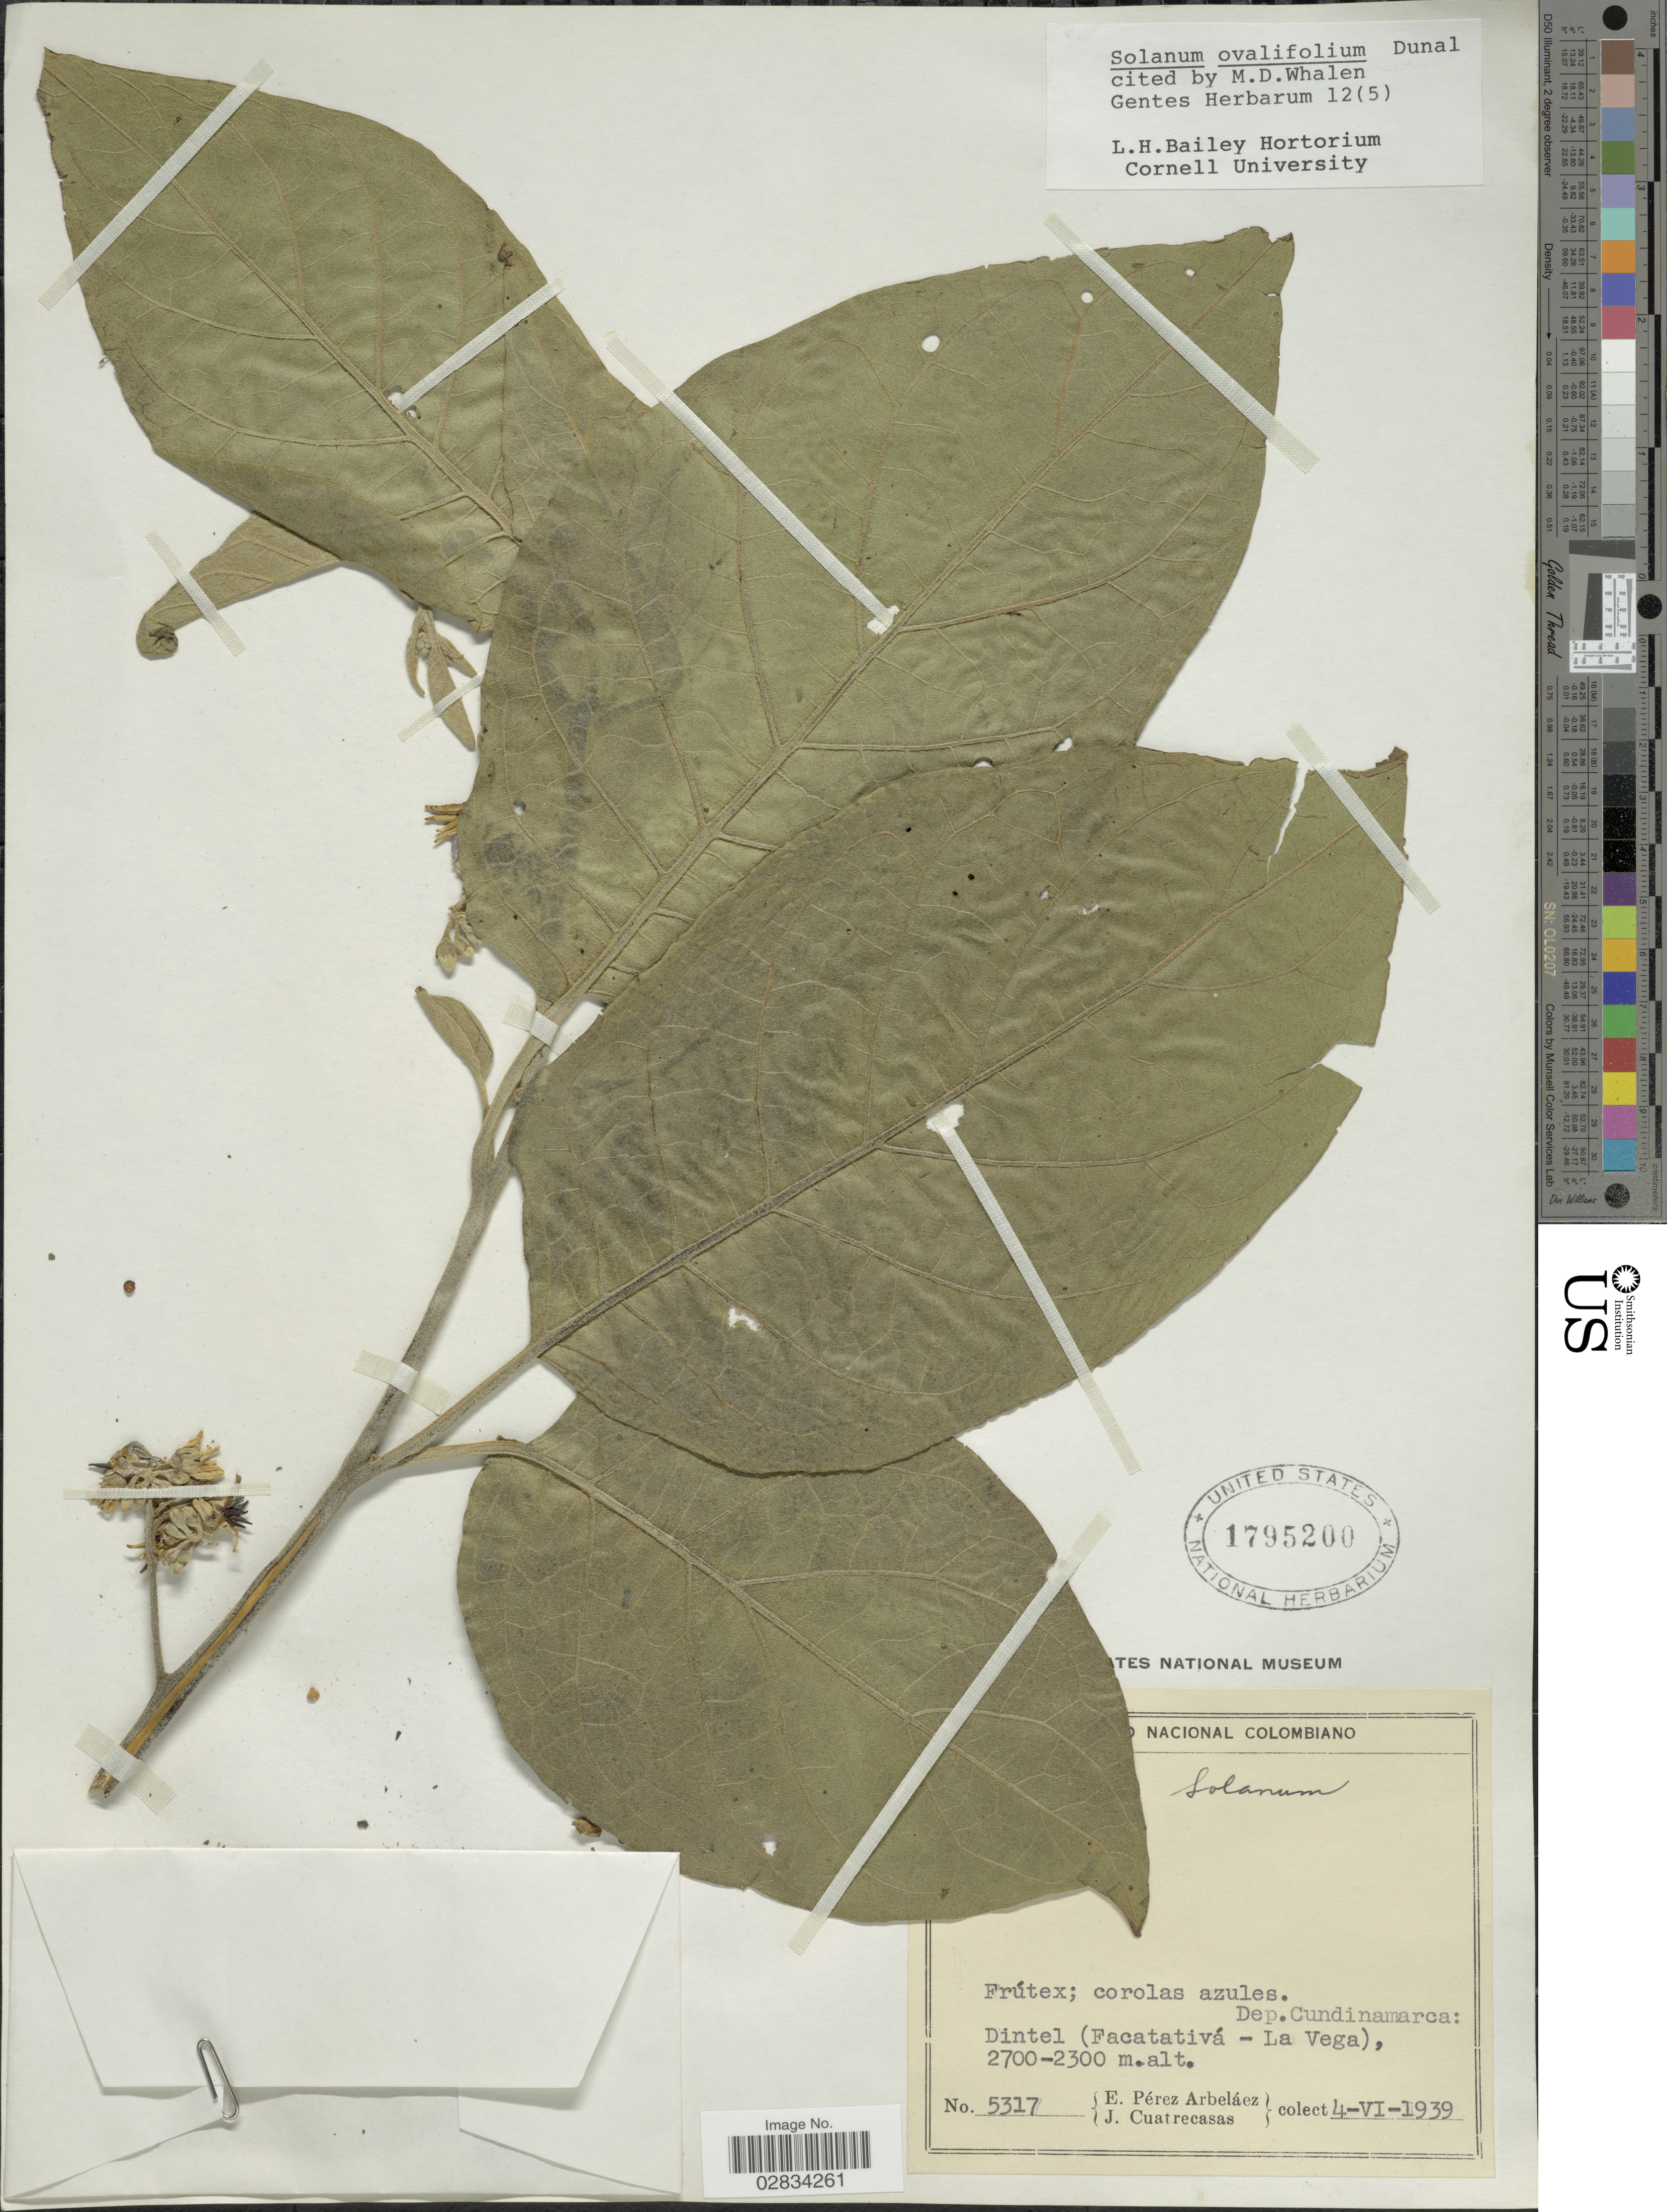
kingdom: Plantae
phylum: Tracheophyta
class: Magnoliopsida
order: Solanales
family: Solanaceae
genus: Solanum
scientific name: Solanum ovalifolium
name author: Dunal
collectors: E. Pérez Arbeláez & J. Cuatrecasas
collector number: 5317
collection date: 1939-06-04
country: Colombia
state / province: Cundinamarca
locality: Dep. Cundinamarca: Dintel (Facatativá - La Vega).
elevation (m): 2300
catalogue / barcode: US 1795200